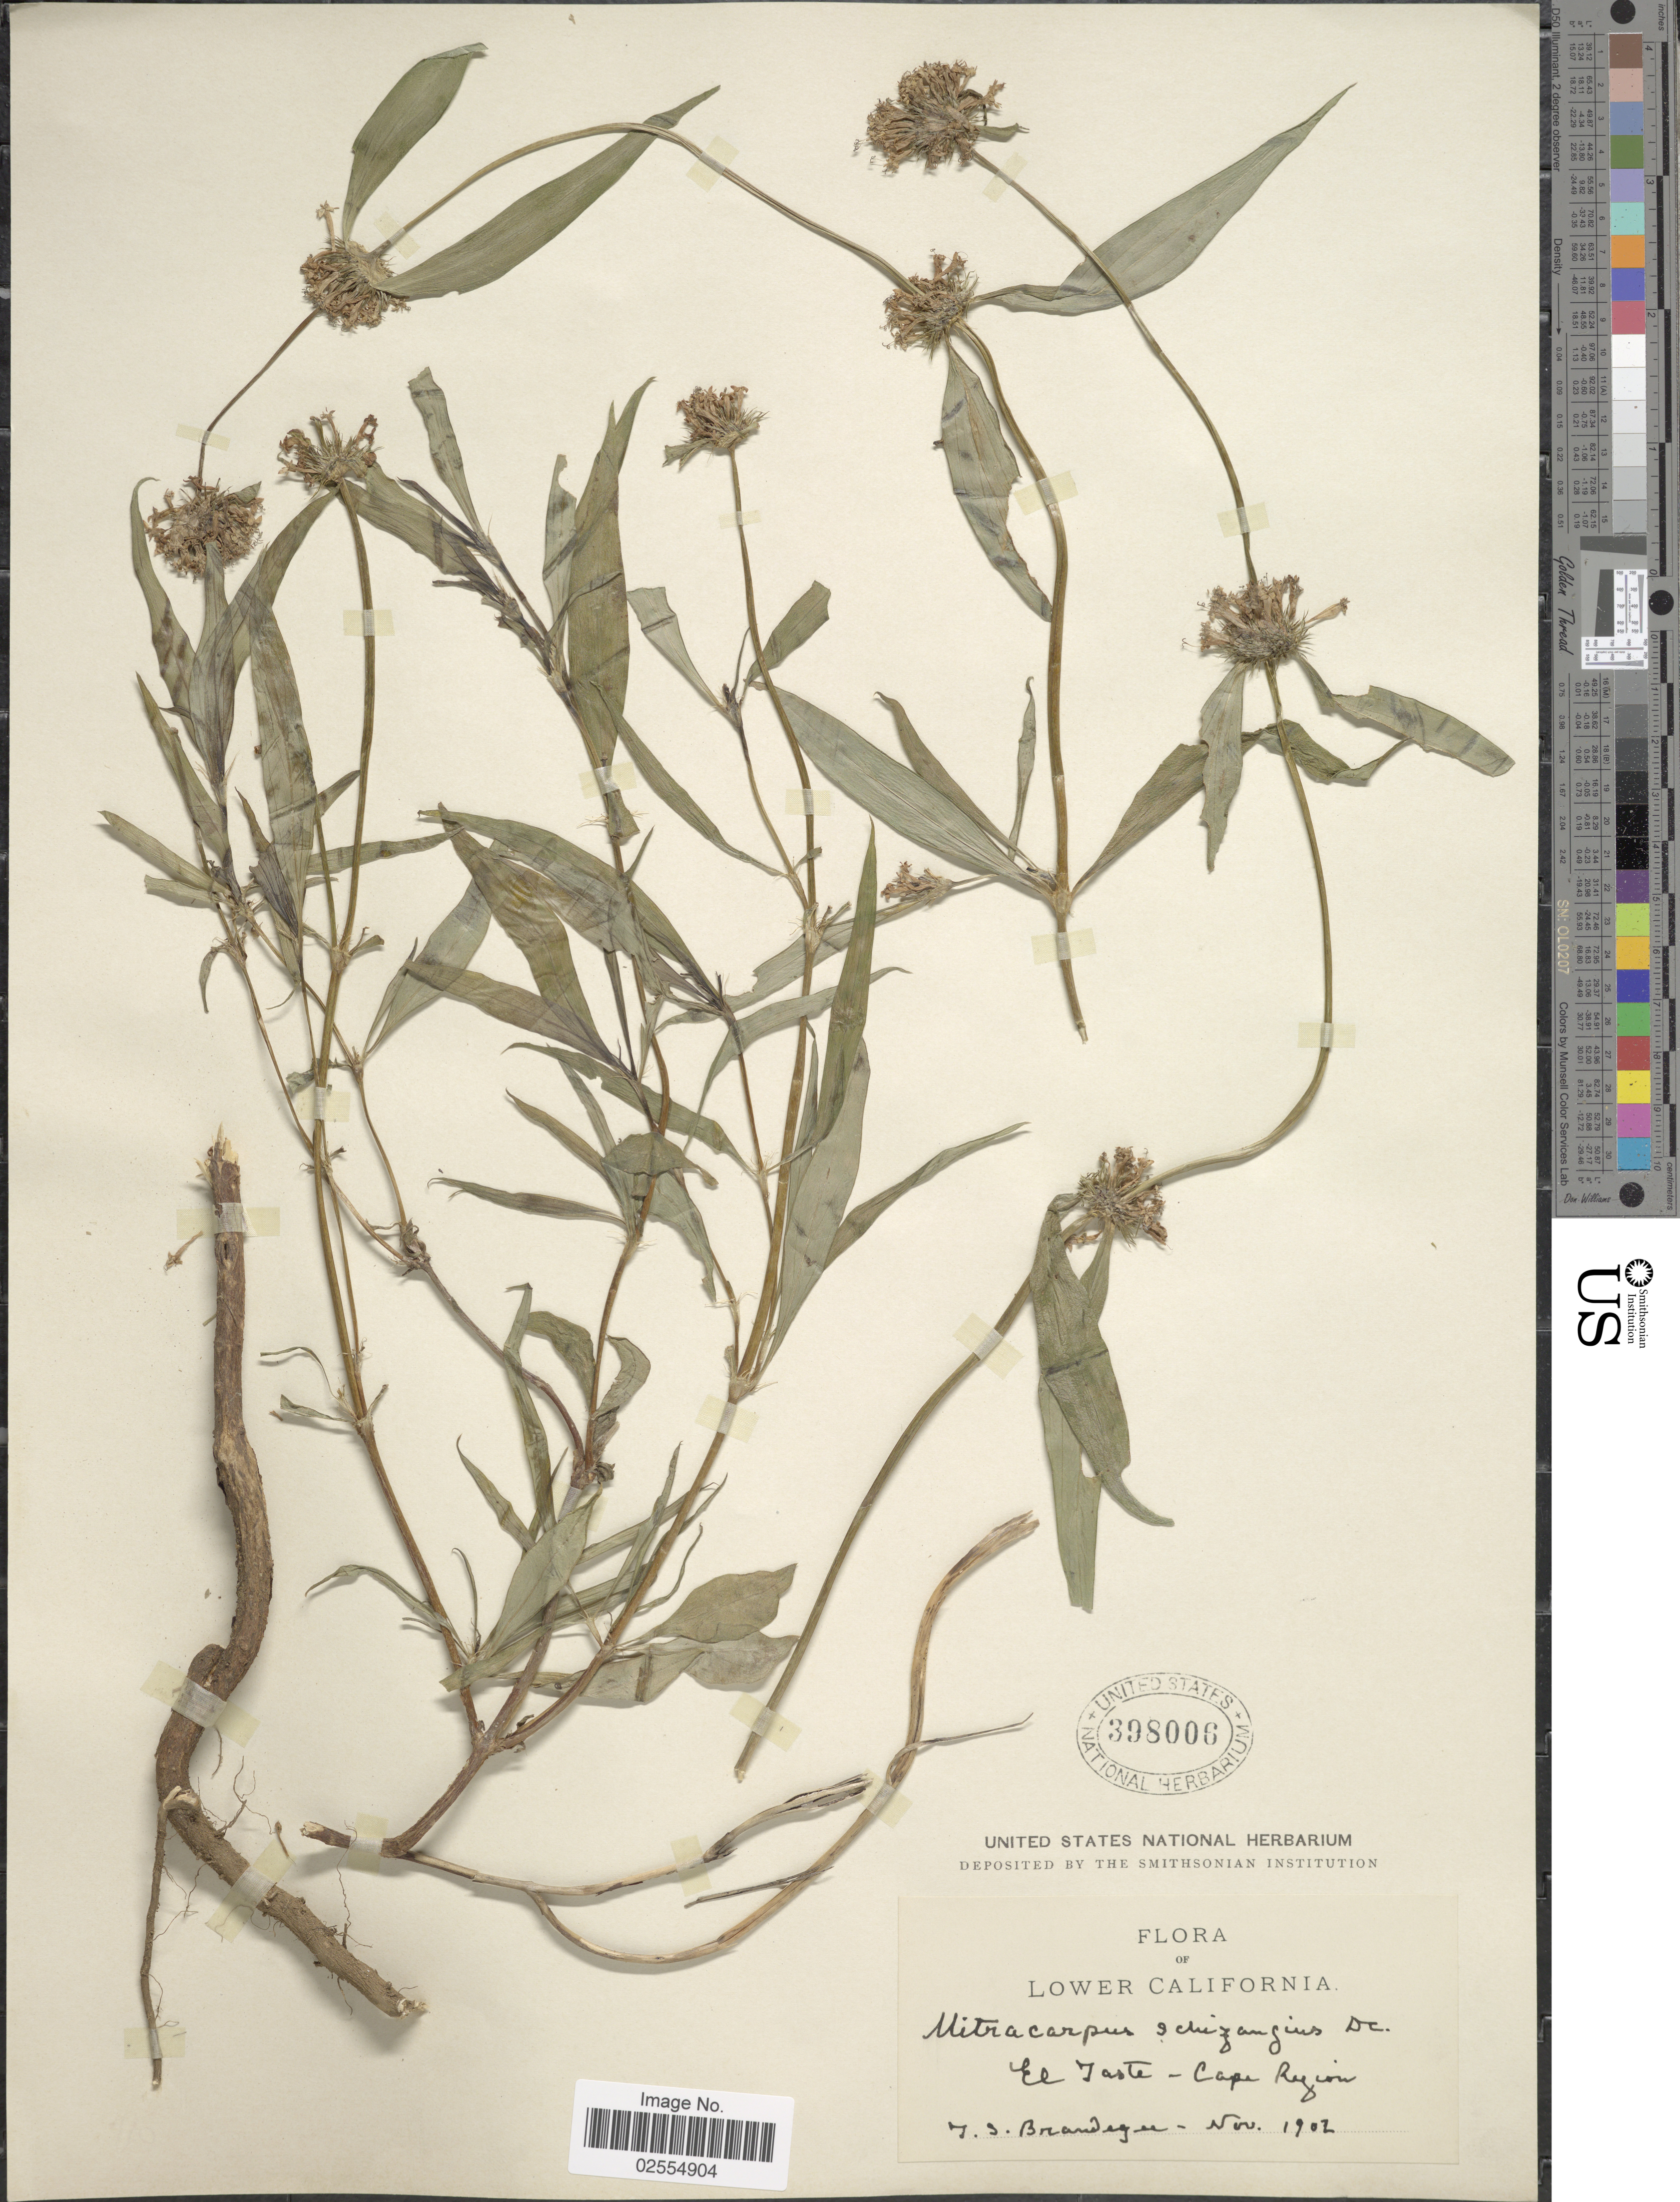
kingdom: Plantae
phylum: Tracheophyta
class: Magnoliopsida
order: Gentianales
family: Rubiaceae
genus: Mitracarpus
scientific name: Mitracarpus schizangius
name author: DC.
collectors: T. S. Brandegee (herbarium)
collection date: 1902-11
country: Mexico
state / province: Baja California Sur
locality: Lower California. El Taste - Cape Region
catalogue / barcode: US 398006